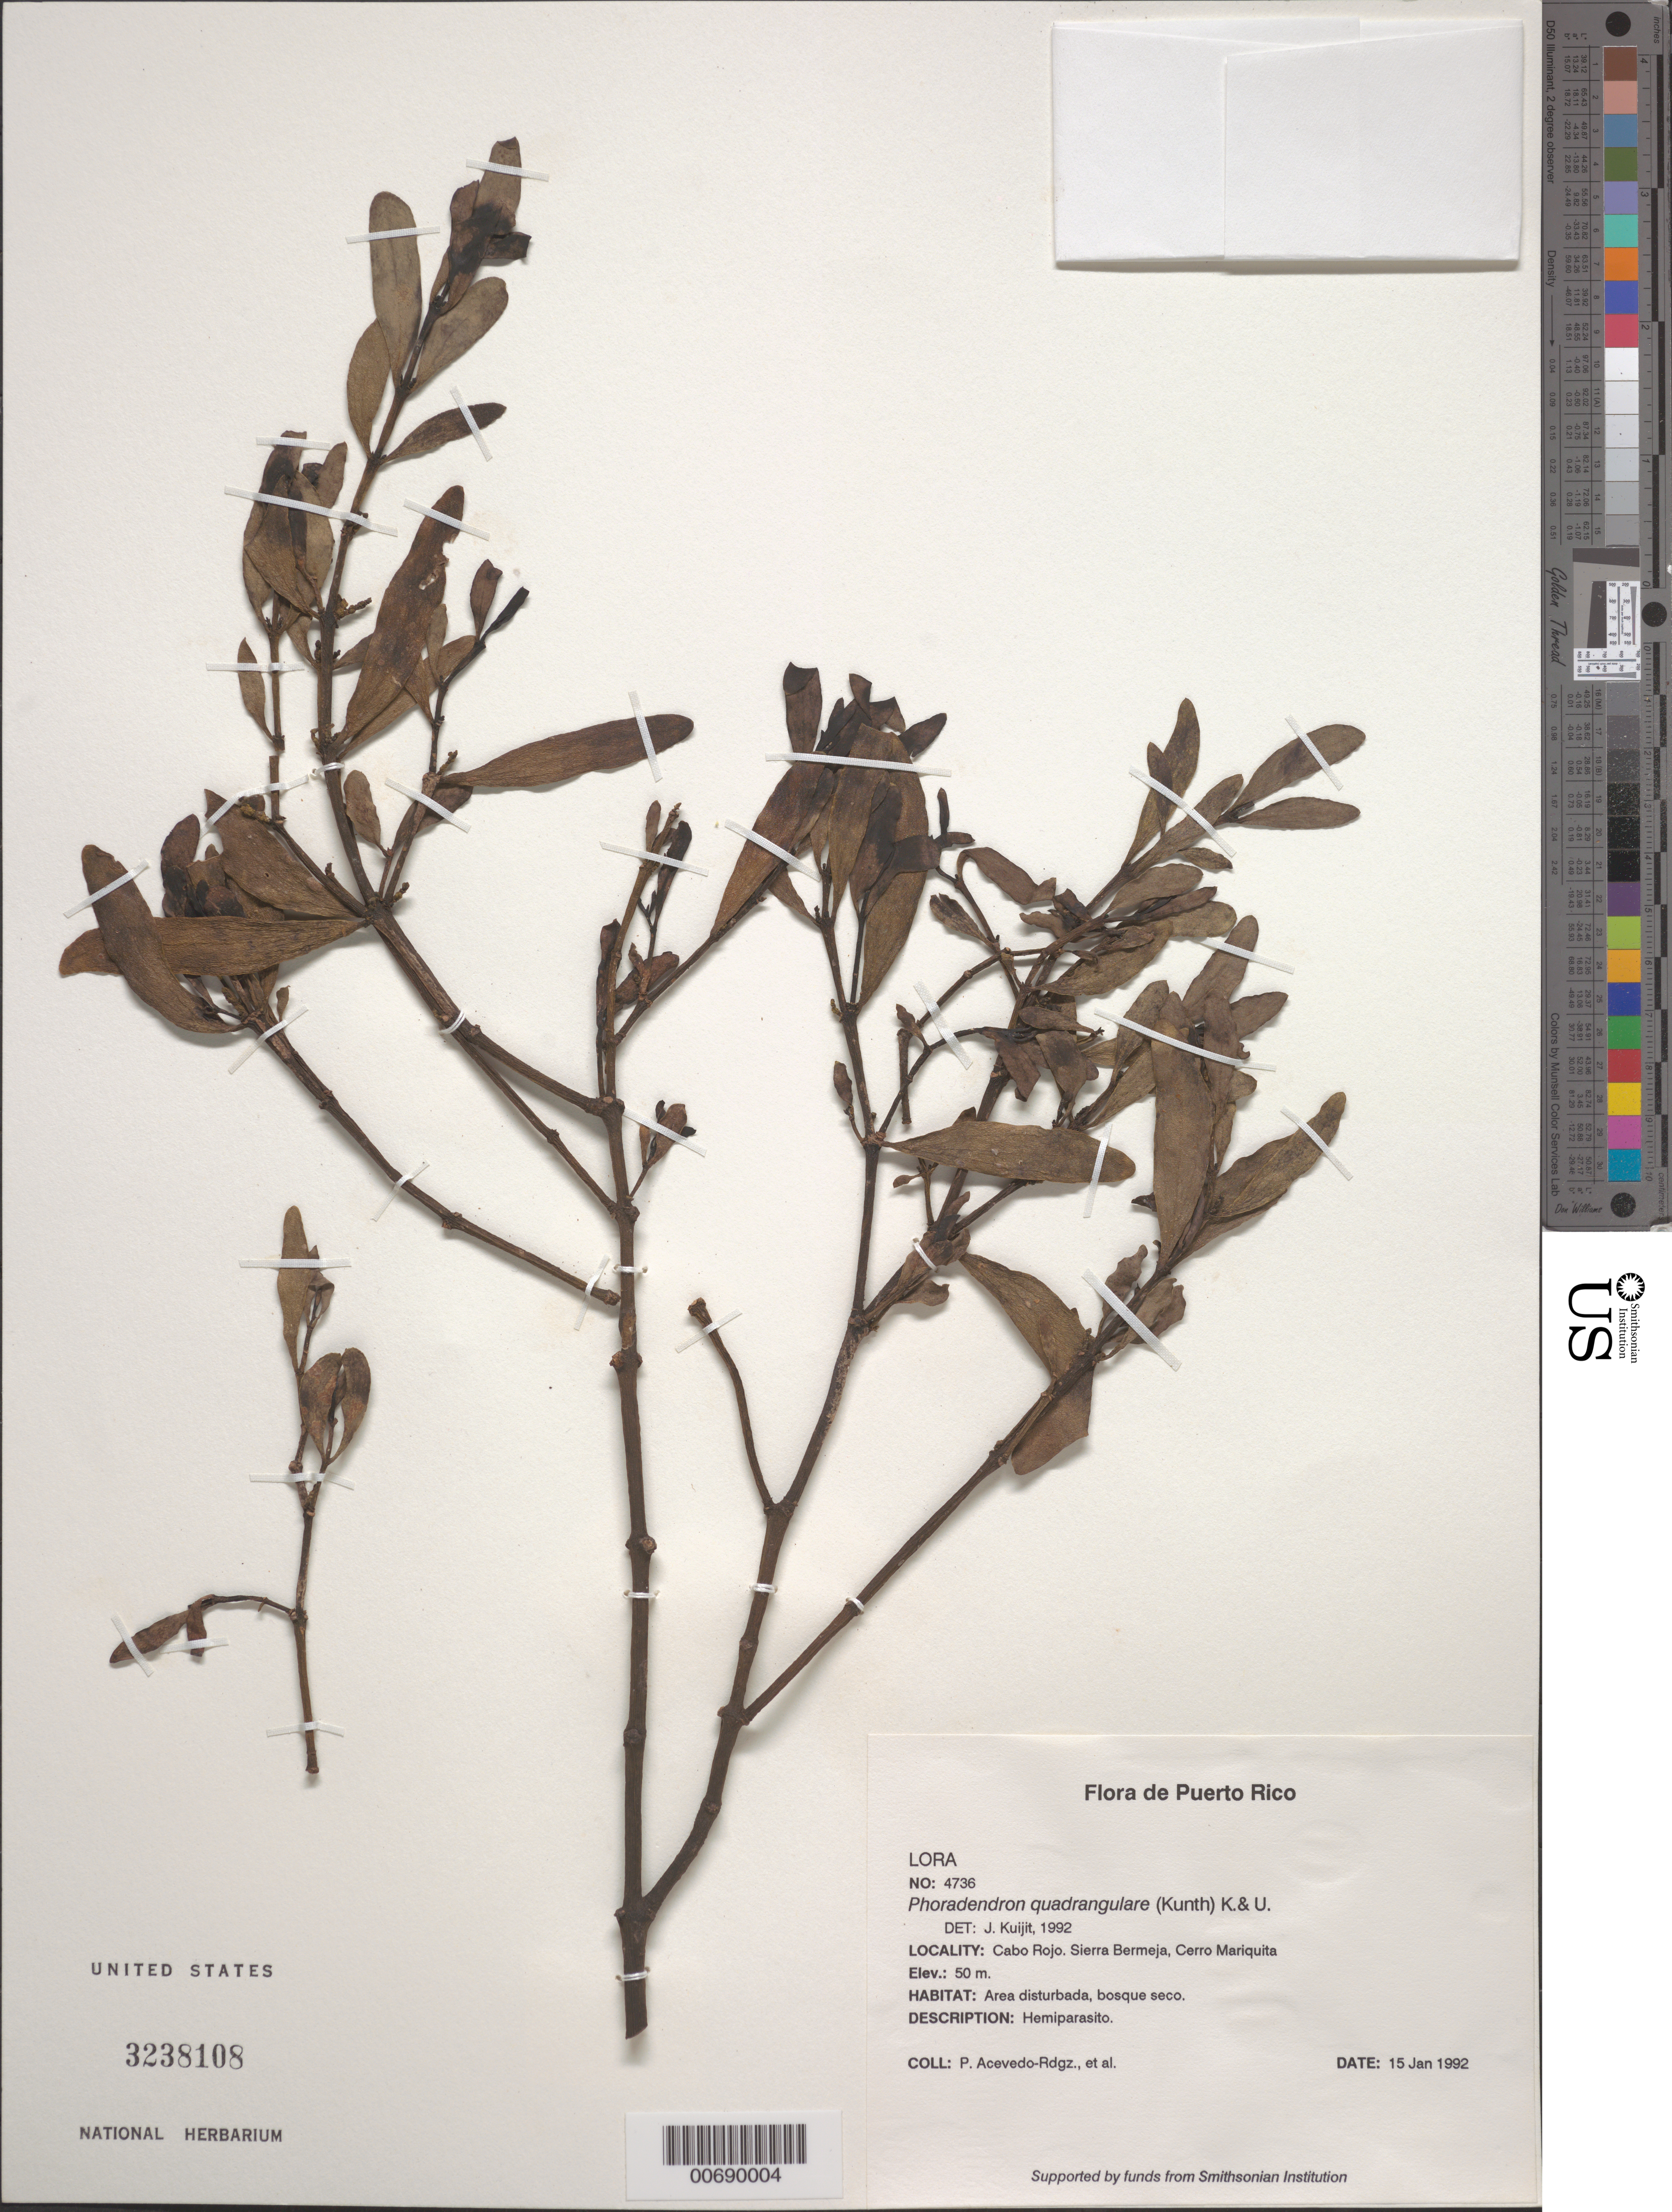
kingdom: Plantae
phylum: Tracheophyta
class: Magnoliopsida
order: Santalales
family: Viscaceae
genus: Phoradendron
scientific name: Phoradendron quadrangulare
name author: (Kunth) Griseb.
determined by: Kuijt, Job, (CANADA)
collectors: P. Acevedo-Rodr.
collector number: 4736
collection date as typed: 15 Jan 1992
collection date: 1992-01-15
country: Puerto Rico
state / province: Cabo Rojo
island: Puerto Rico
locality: Cabo Rojo; Sierra Bermeja, Cerro Mariquita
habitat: Area disturbada, bosque seco.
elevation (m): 50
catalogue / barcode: US 3238108